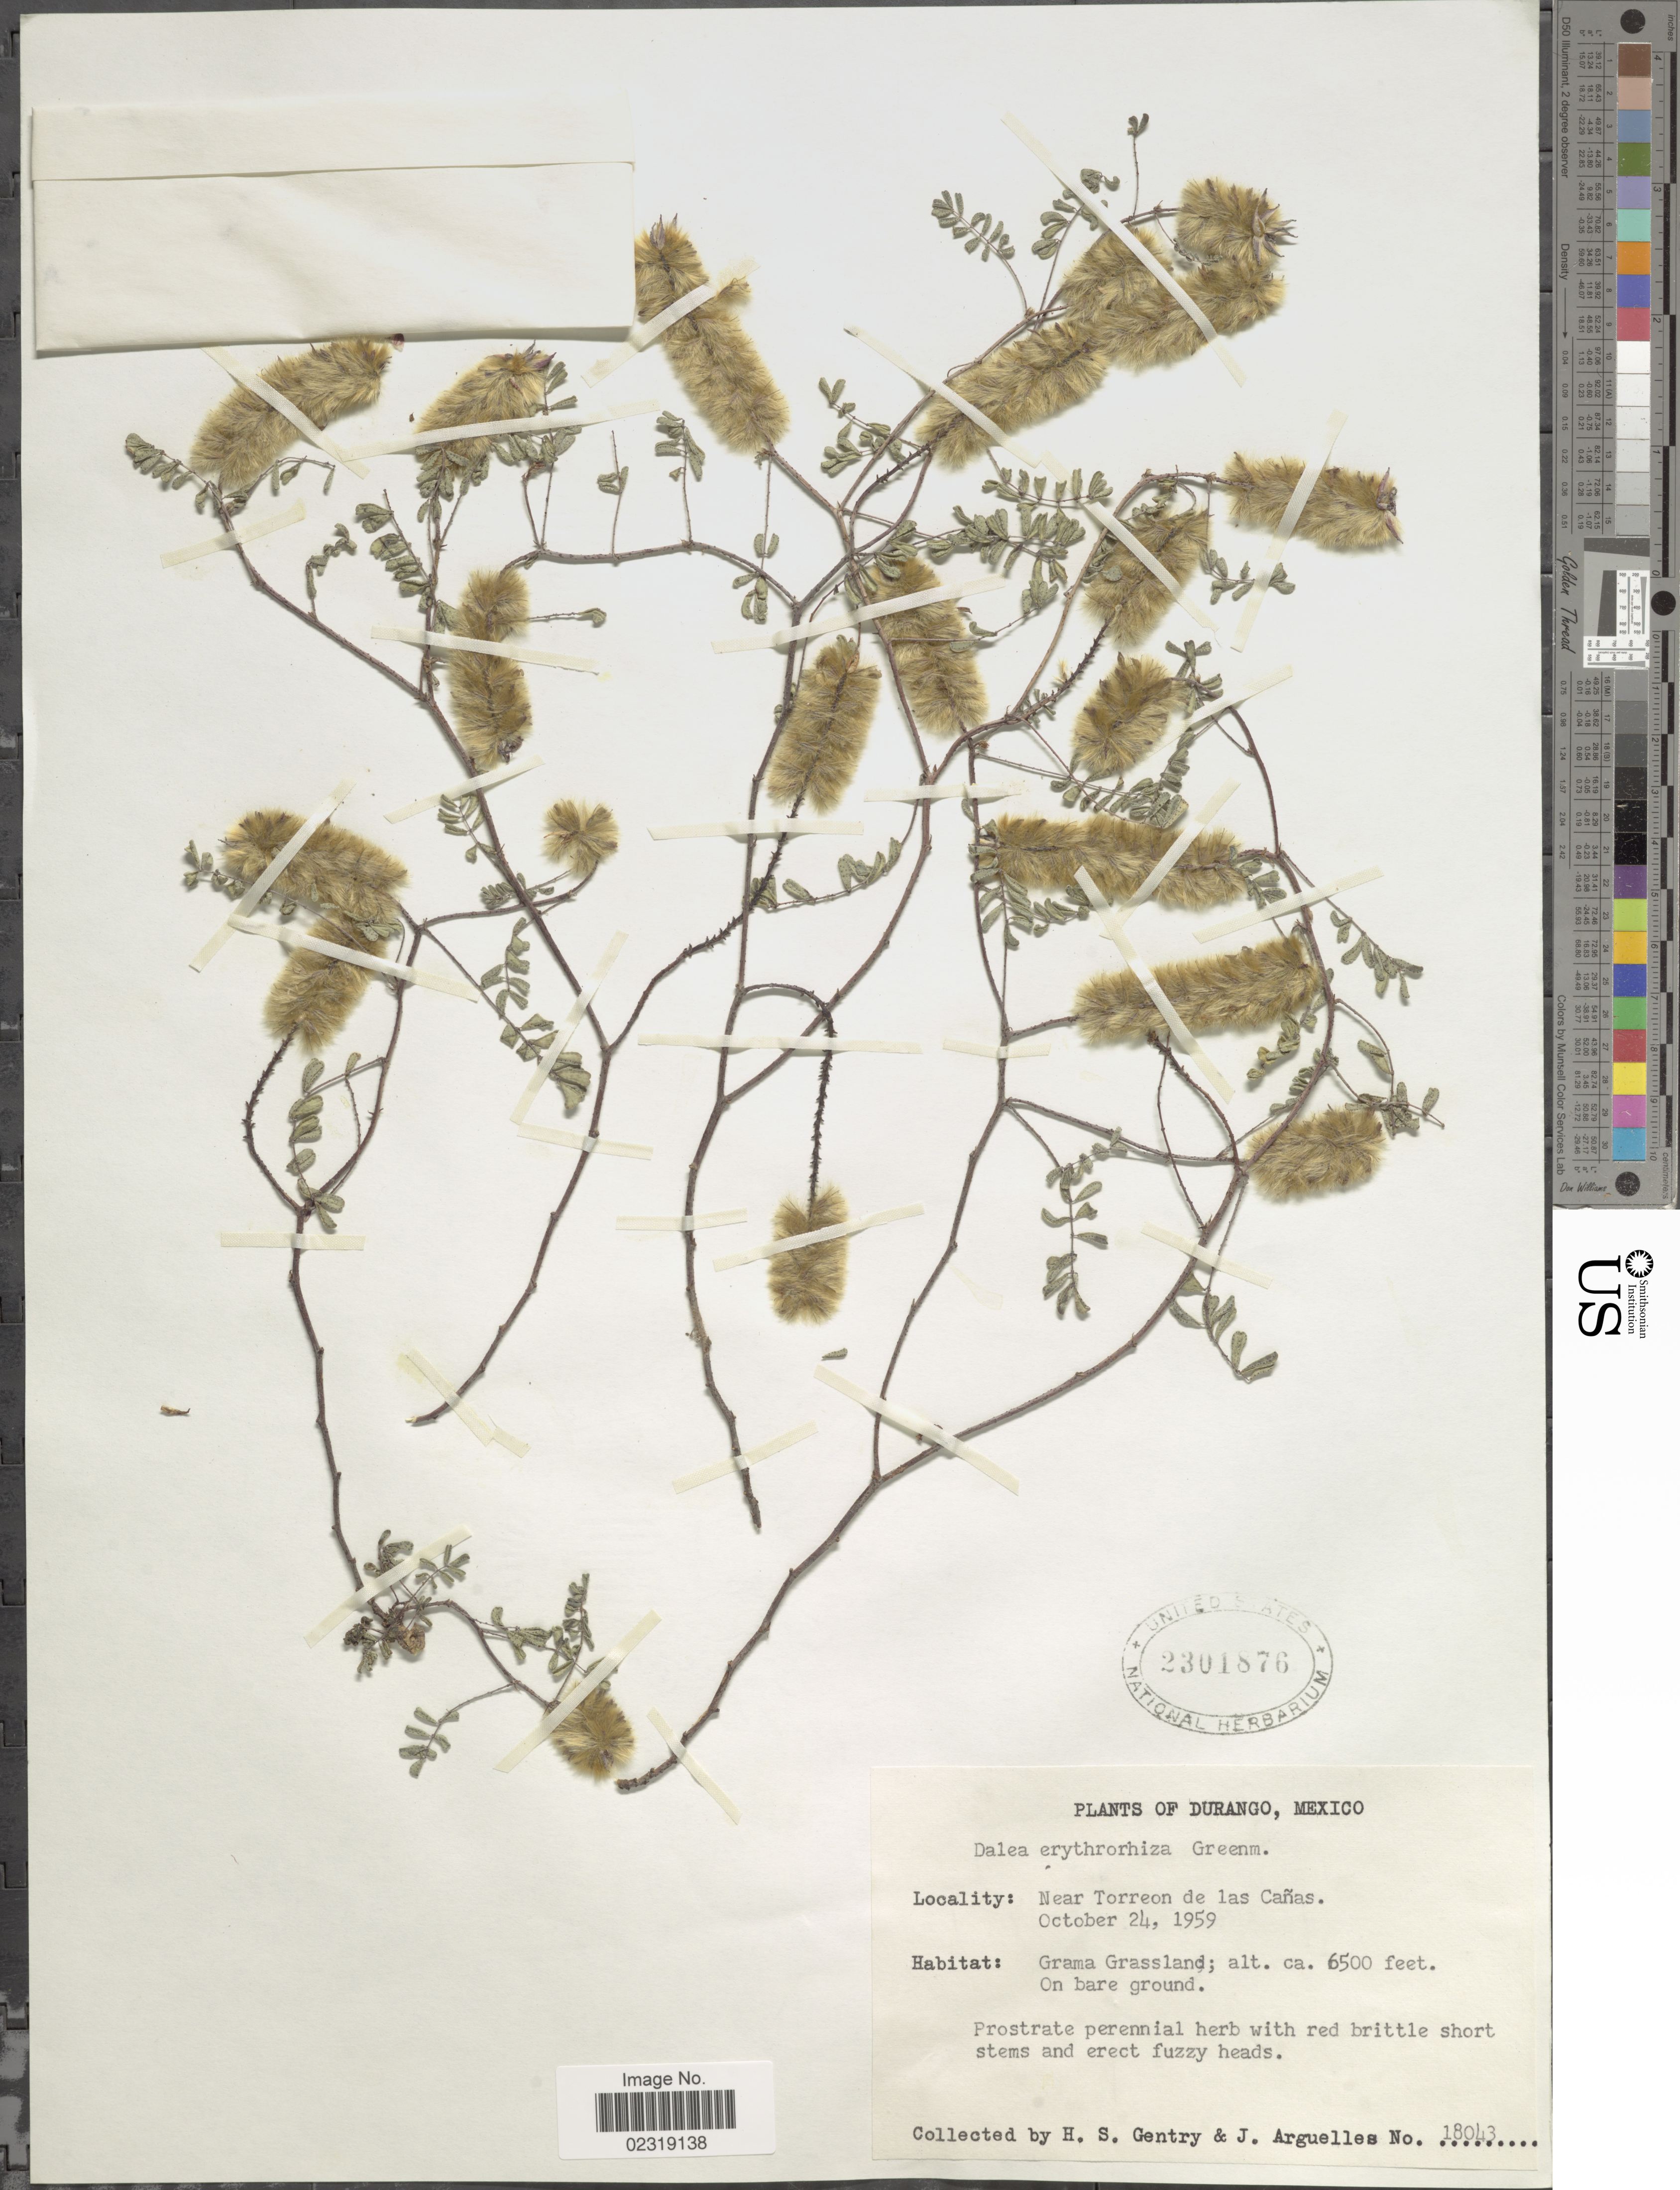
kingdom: Plantae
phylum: Tracheophyta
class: Magnoliopsida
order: Fabales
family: Fabaceae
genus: Dalea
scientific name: Dalea erythrorhiza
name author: Greenm.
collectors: H. S. Gentry & J. Arguelles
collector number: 18043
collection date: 1959-10-24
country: Mexico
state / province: Durango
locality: Durango, Mexico. Near Toreon de las Canas.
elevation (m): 1981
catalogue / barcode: US 2301876